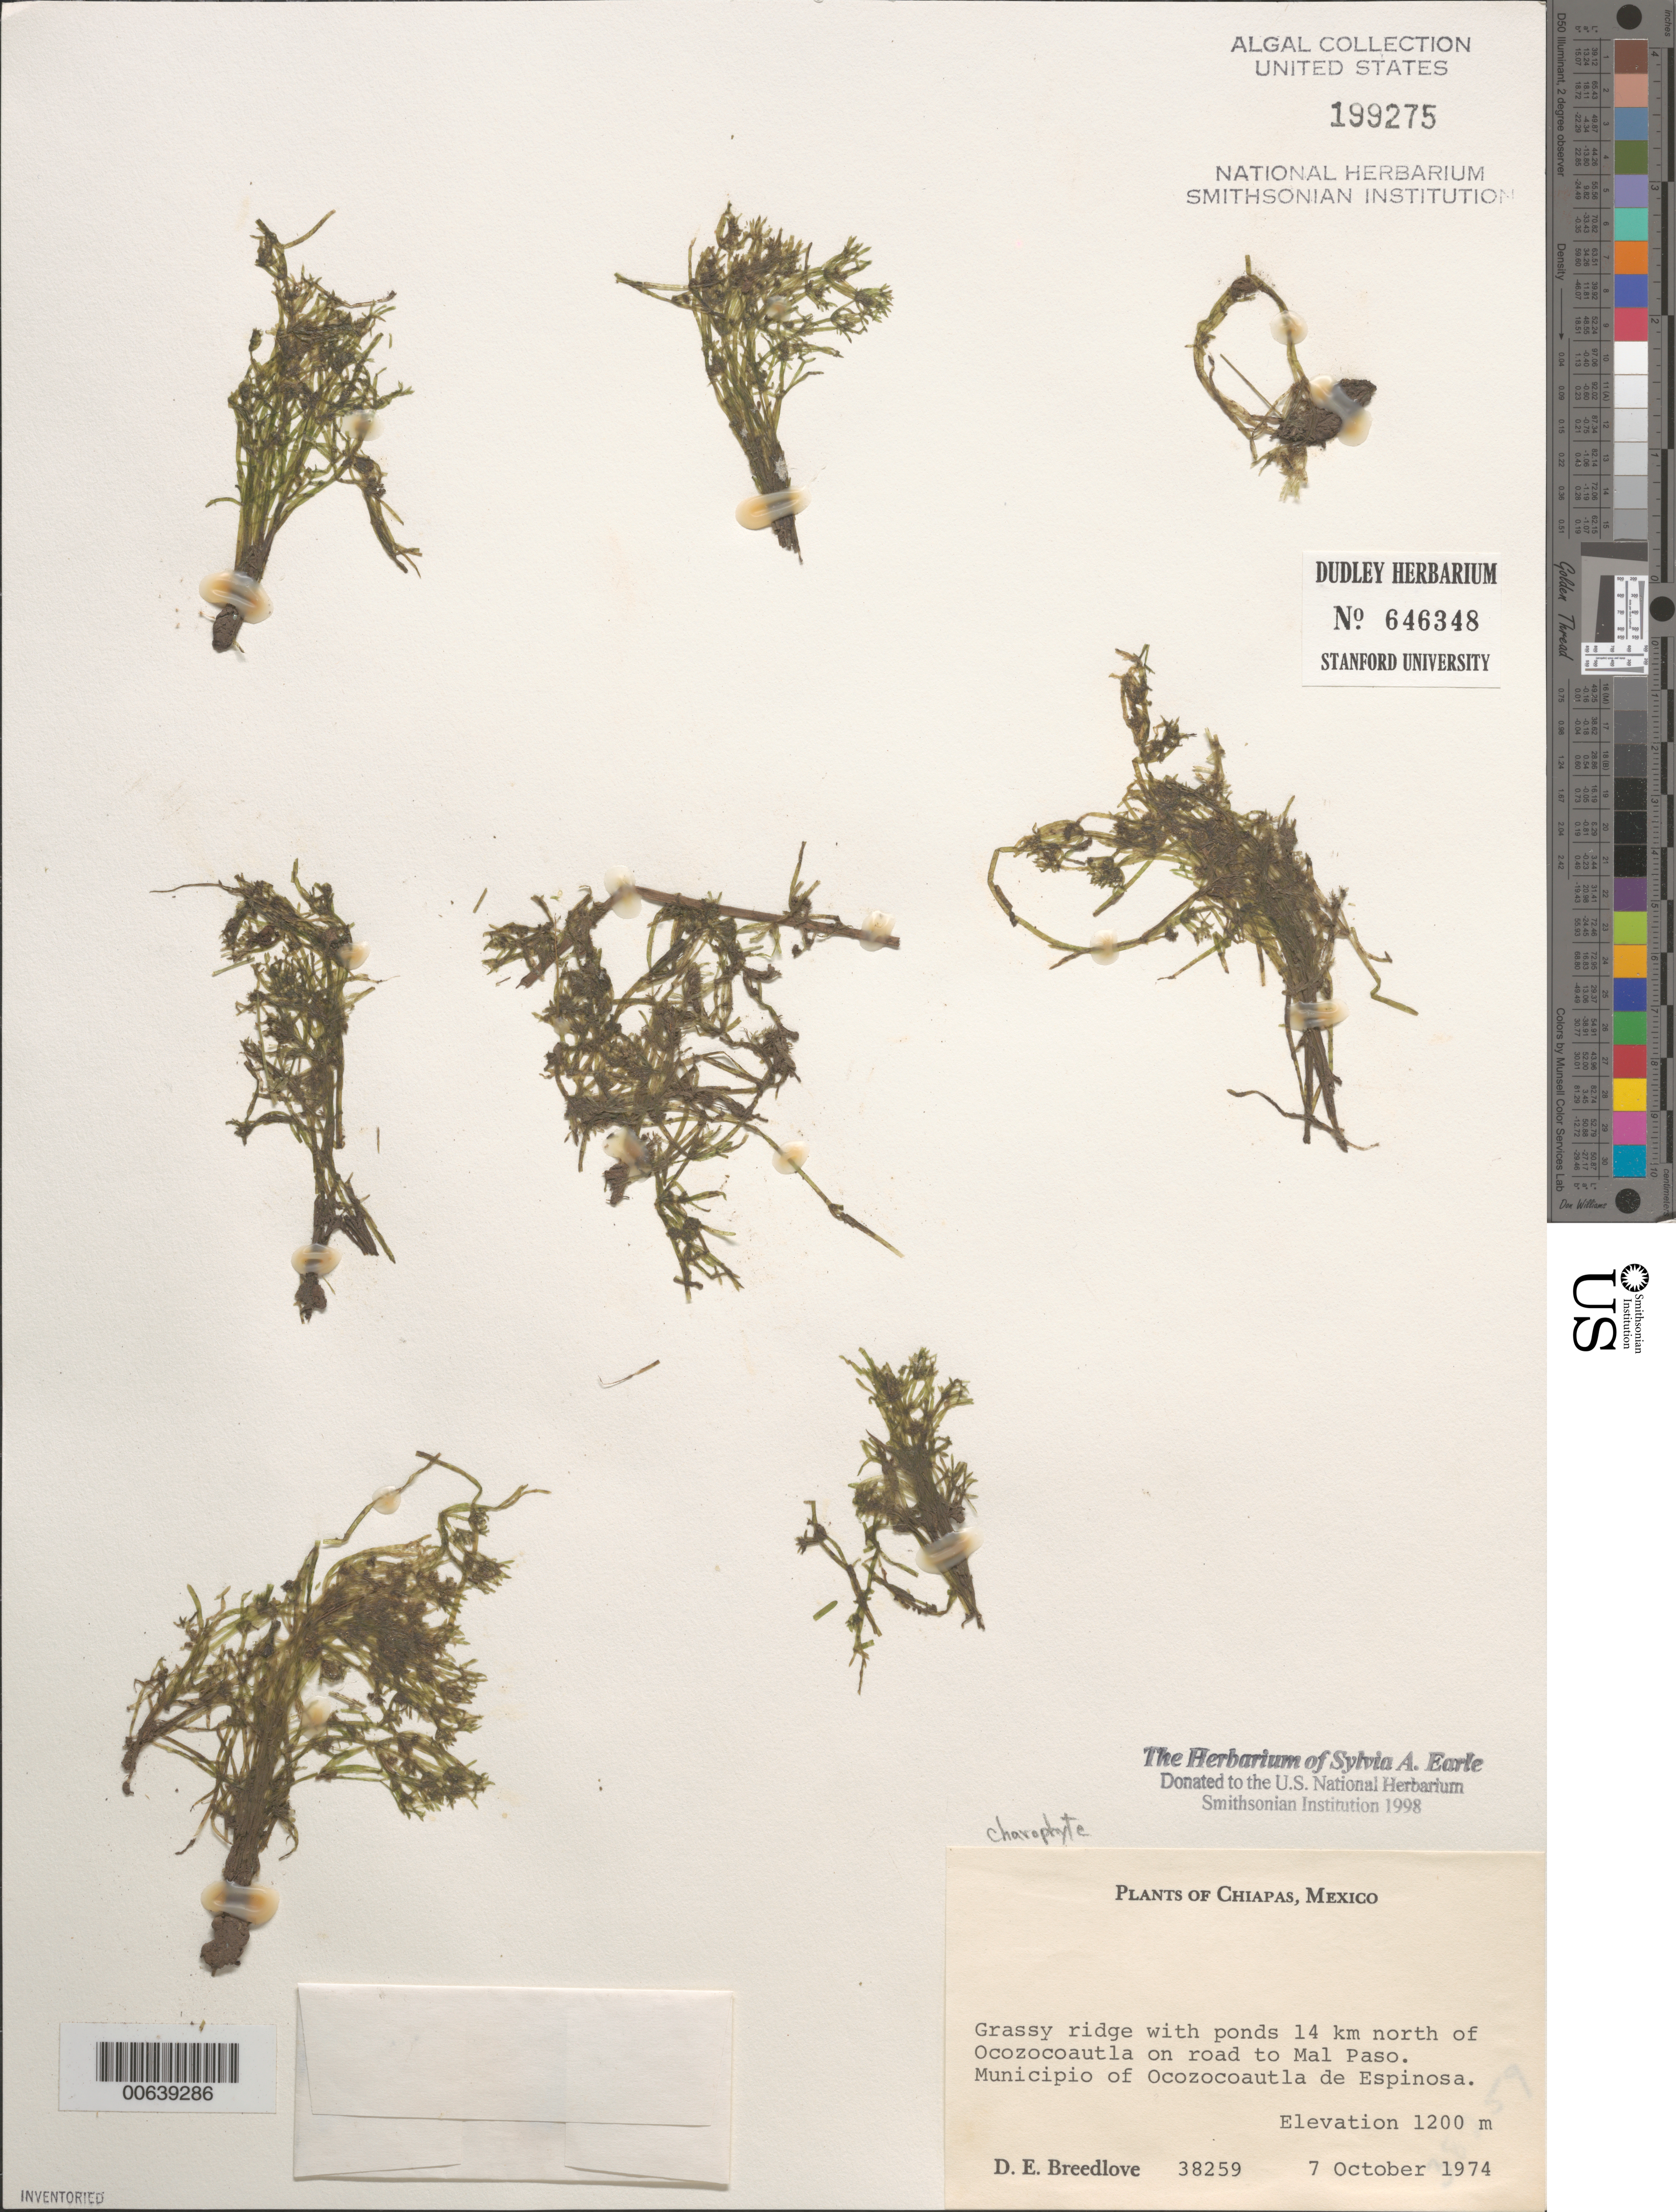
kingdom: Plantae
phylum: Charophyta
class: Charophyceae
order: Charales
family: Characeae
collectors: D. E. Breedlove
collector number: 38259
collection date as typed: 07 Oct 1974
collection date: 1974-10-07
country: Mexico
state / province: Chiapas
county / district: Ocozocoautla de Espinosa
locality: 14 km north of Ocozocoautla, on road to Mal Paso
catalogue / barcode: US 199275